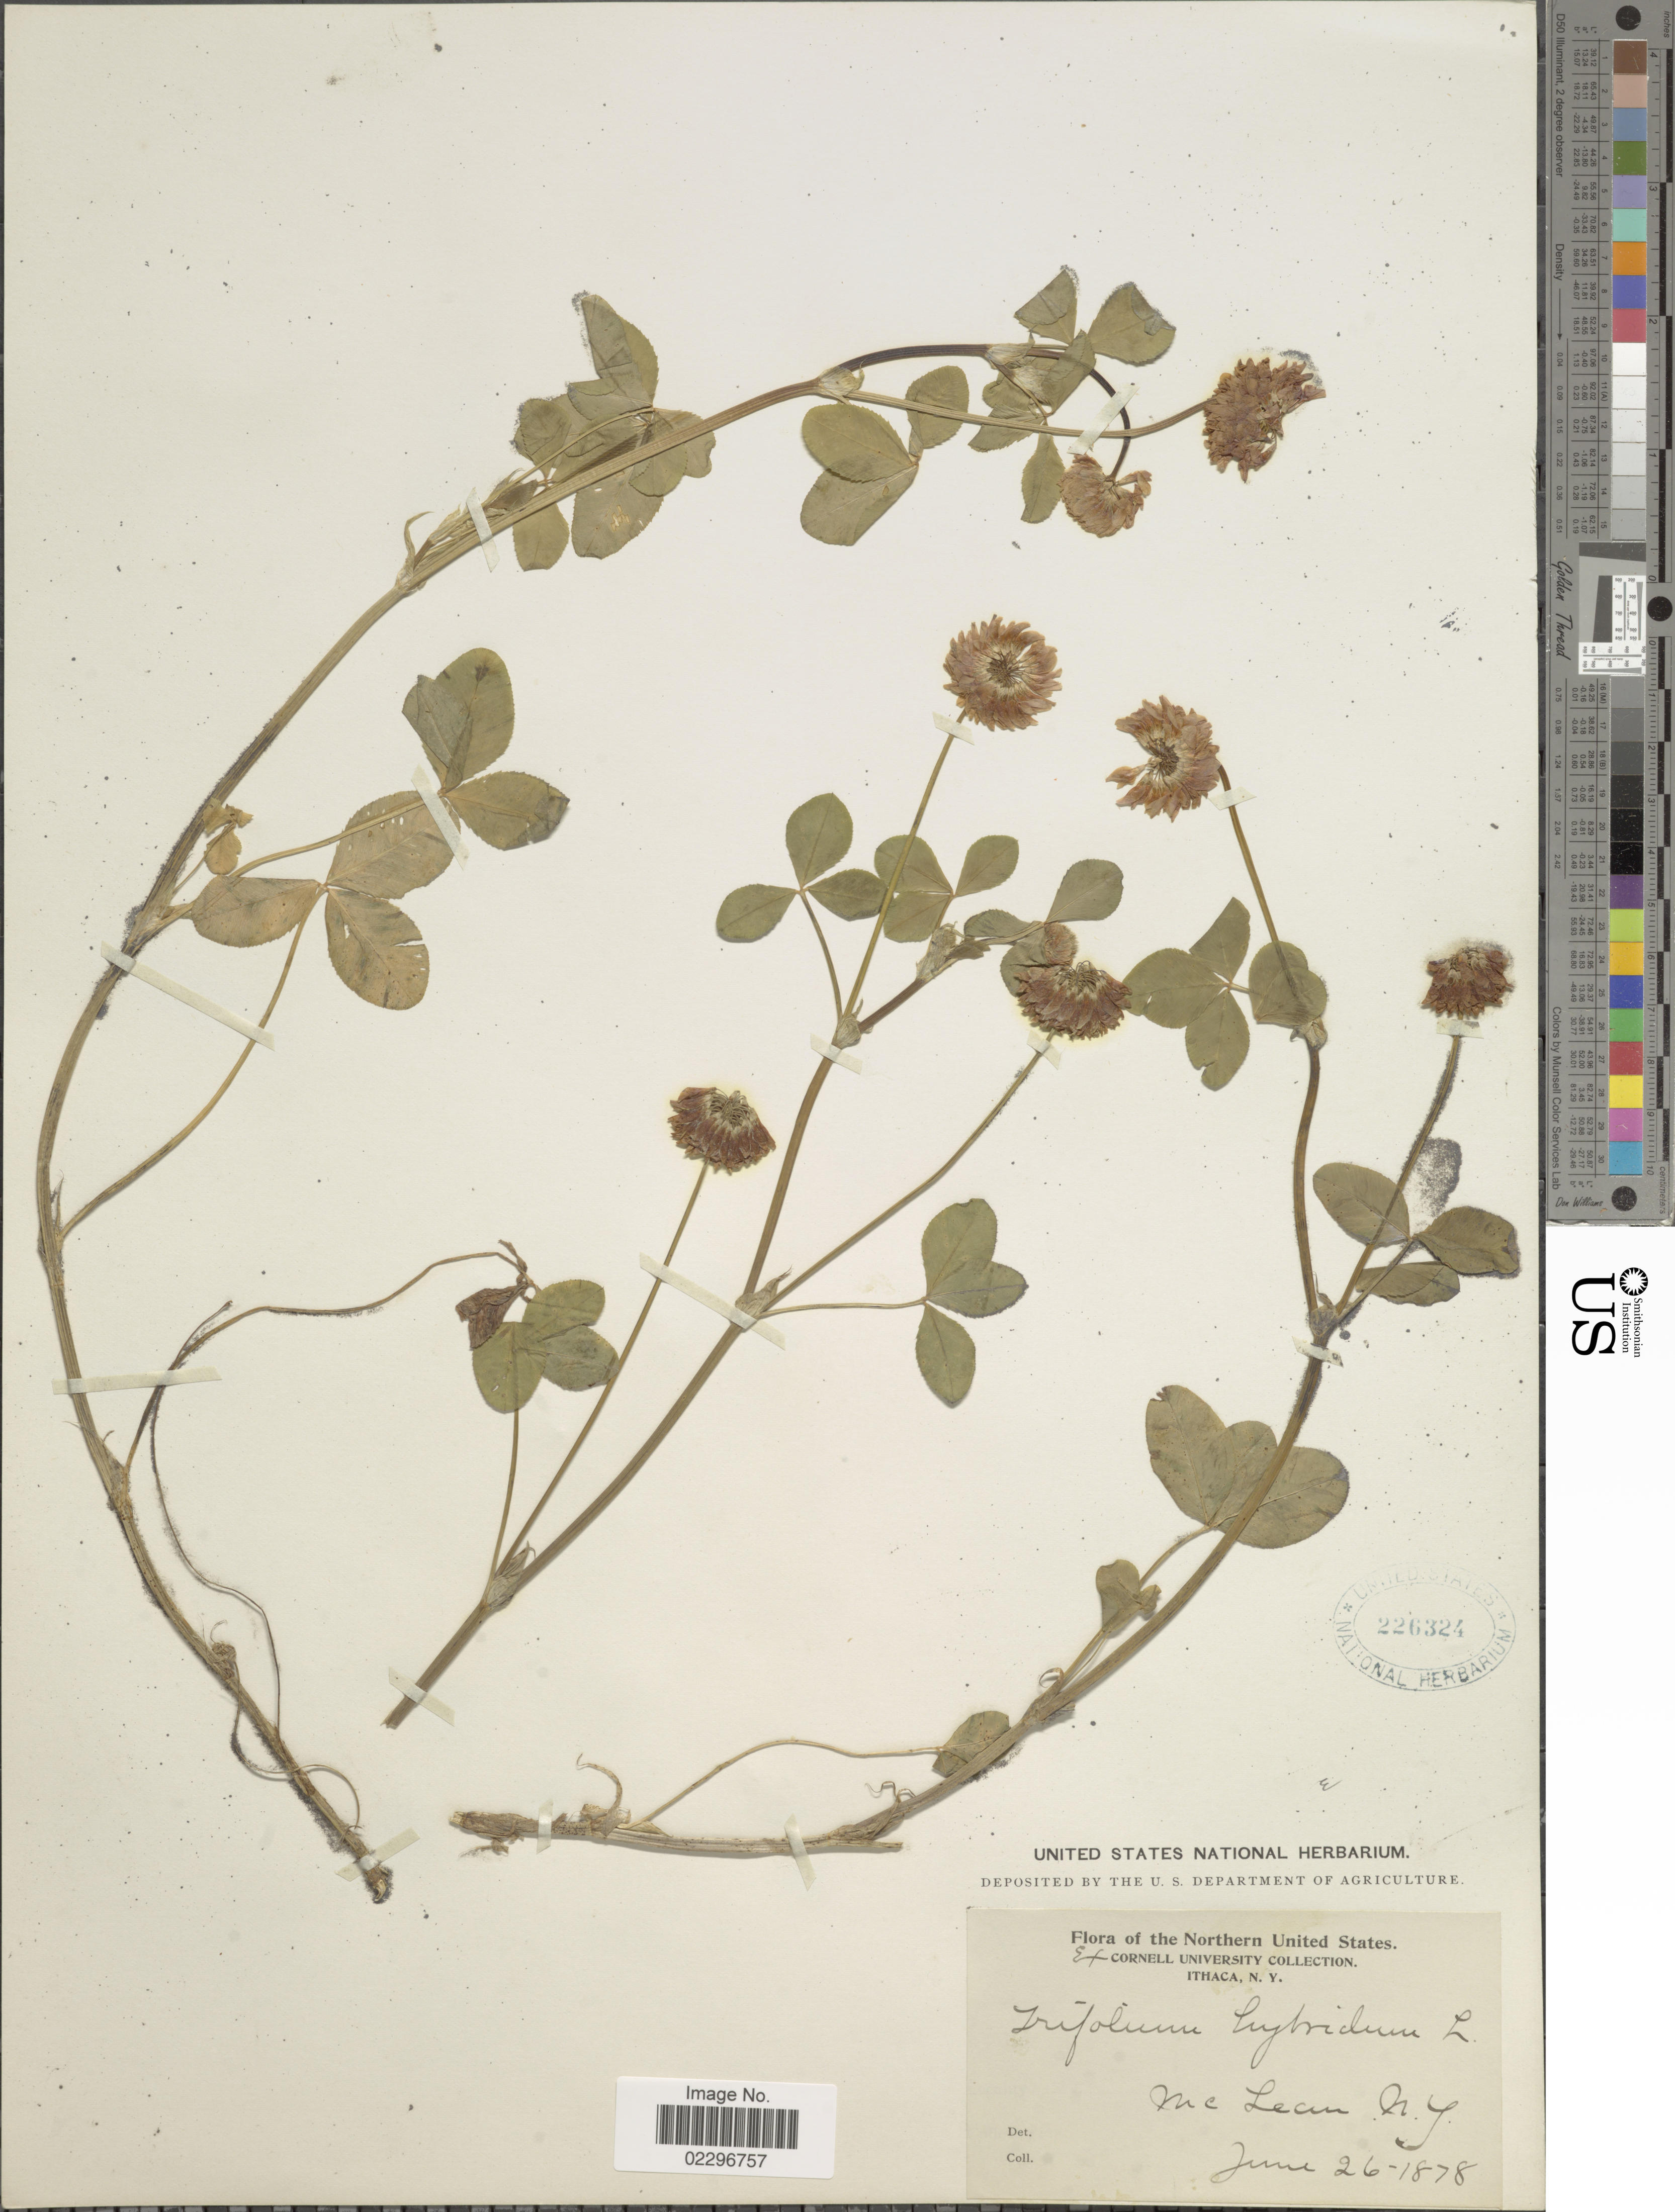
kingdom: Plantae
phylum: Tracheophyta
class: Magnoliopsida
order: Fabales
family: Fabaceae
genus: Trifolium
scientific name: Trifolium hybridum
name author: L.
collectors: ex herb. Cornell University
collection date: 1878-06-26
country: United States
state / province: New York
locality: Northern United States. McLean, N.Y.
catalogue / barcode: US 226324